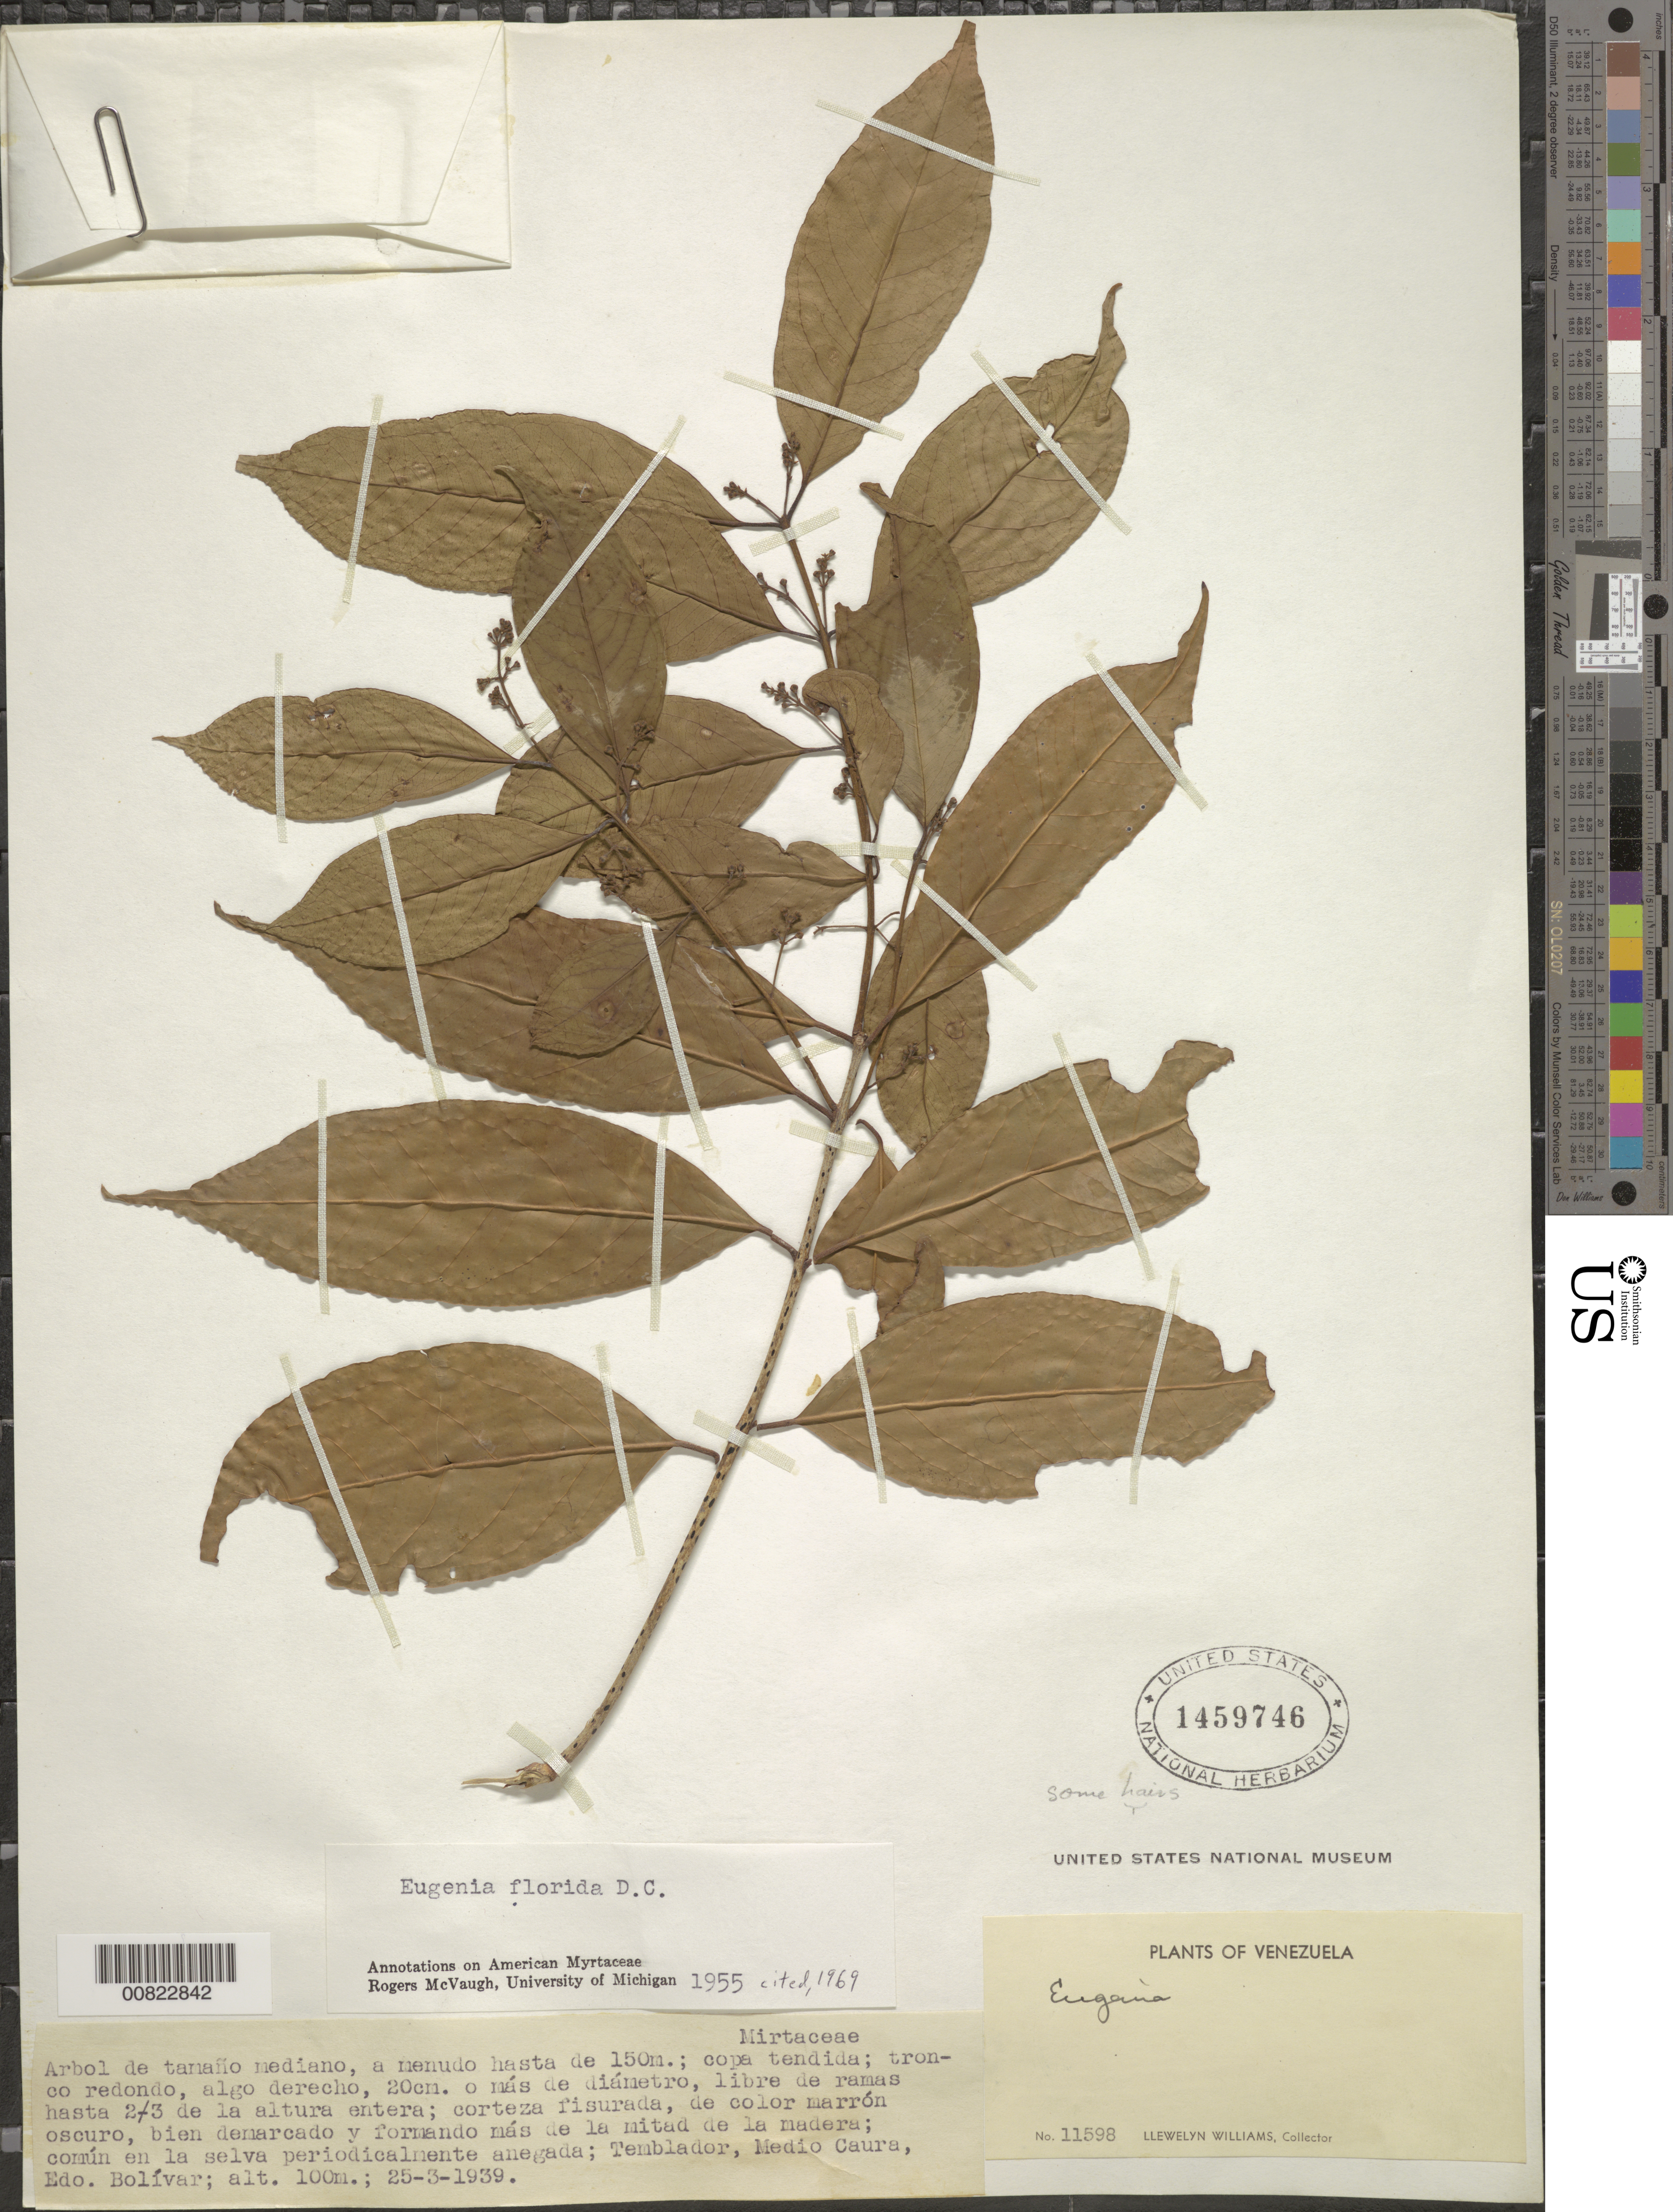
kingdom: Plantae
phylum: Tracheophyta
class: Magnoliopsida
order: Myrtales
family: Myrtaceae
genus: Eugenia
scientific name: Eugenia florida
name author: DC.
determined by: McVaugh, R.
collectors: Ll. Williams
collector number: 11598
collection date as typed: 25-Mar-39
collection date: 1939-03-25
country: Venezuela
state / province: Bolívar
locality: Temblador, Medio Caura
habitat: Selva periodicamente anegada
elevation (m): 100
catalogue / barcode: US 1459746